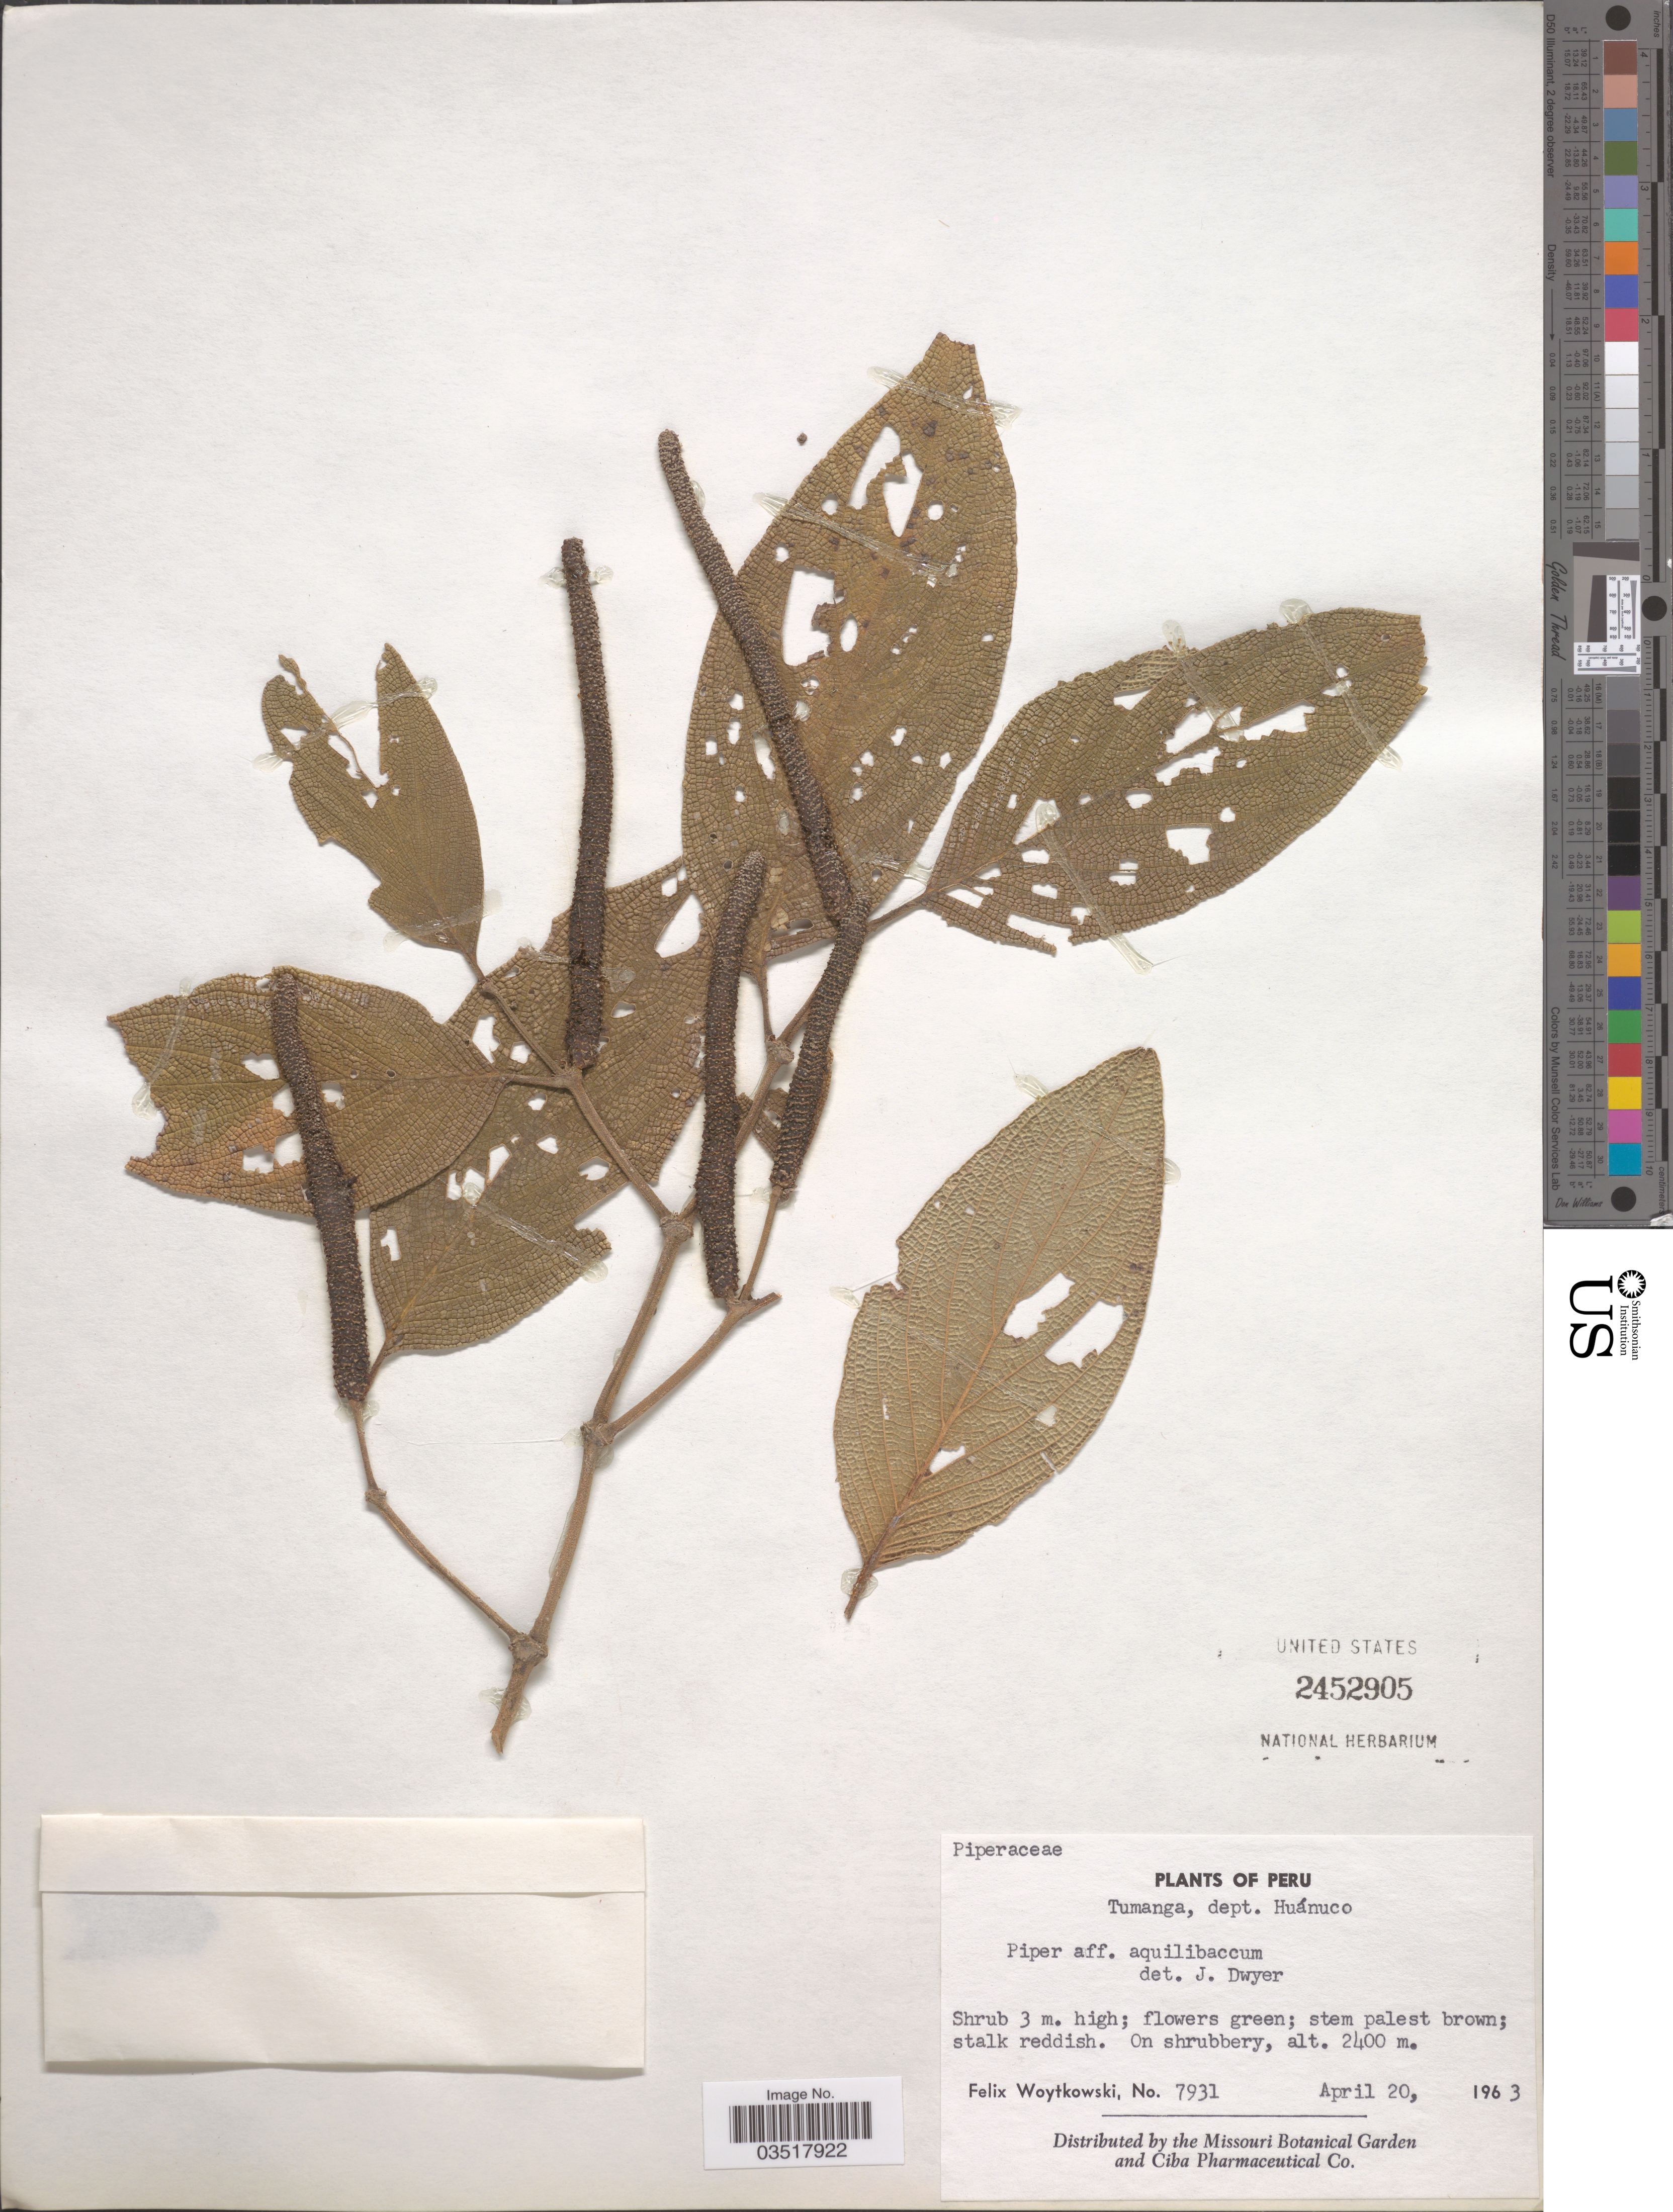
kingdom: Plantae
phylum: Tracheophyta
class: Magnoliopsida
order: Piperales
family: Piperaceae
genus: Piper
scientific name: Piper lacunosum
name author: Kunth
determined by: Gentry, A.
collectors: F. Woytkowski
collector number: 7931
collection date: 1963-04-20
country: Peru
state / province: Huánuco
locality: Tumanga, dept. Huánuco.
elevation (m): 2400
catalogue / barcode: US 2452905